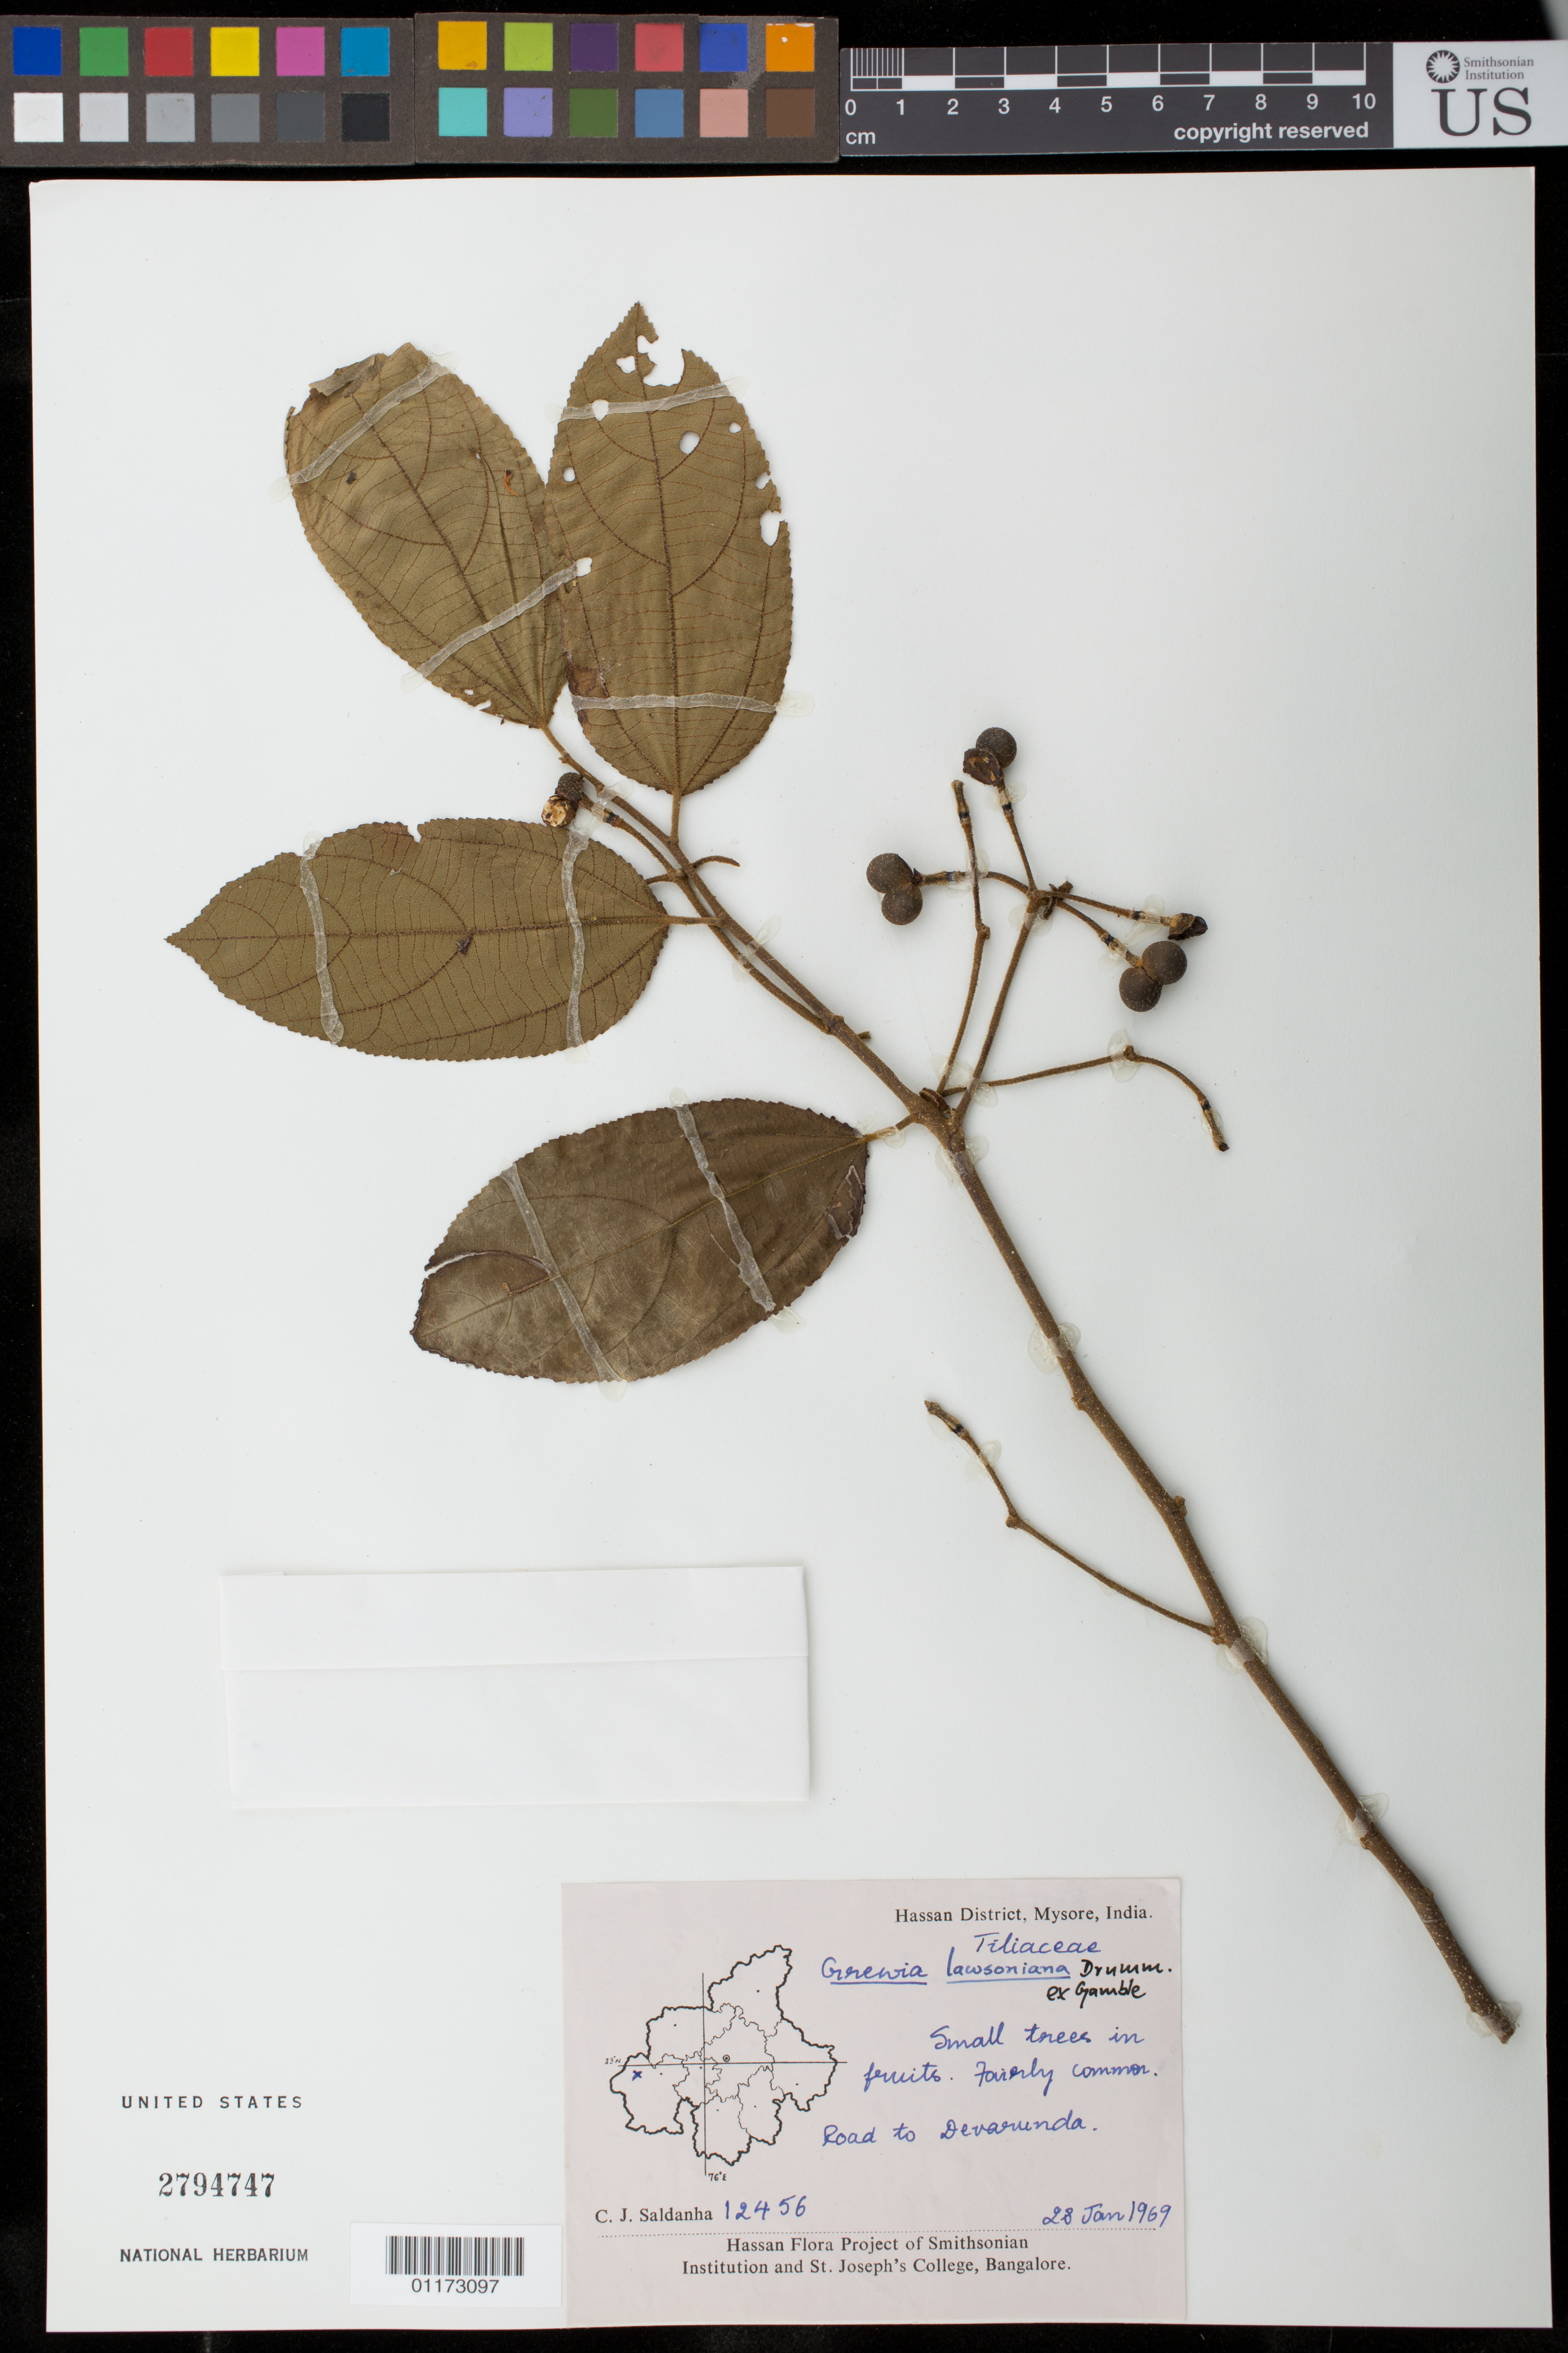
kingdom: Plantae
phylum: Tracheophyta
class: Magnoliopsida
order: Malvales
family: Malvaceae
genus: Microcos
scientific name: Microcos heterotricha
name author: (Mast.) Burret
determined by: Jourdain-Fievet, L.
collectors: C. J. Saldanha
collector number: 12456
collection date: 1969-01-28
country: India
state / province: Karnataka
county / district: Mysore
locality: Road to Devarunda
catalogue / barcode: US 2794747